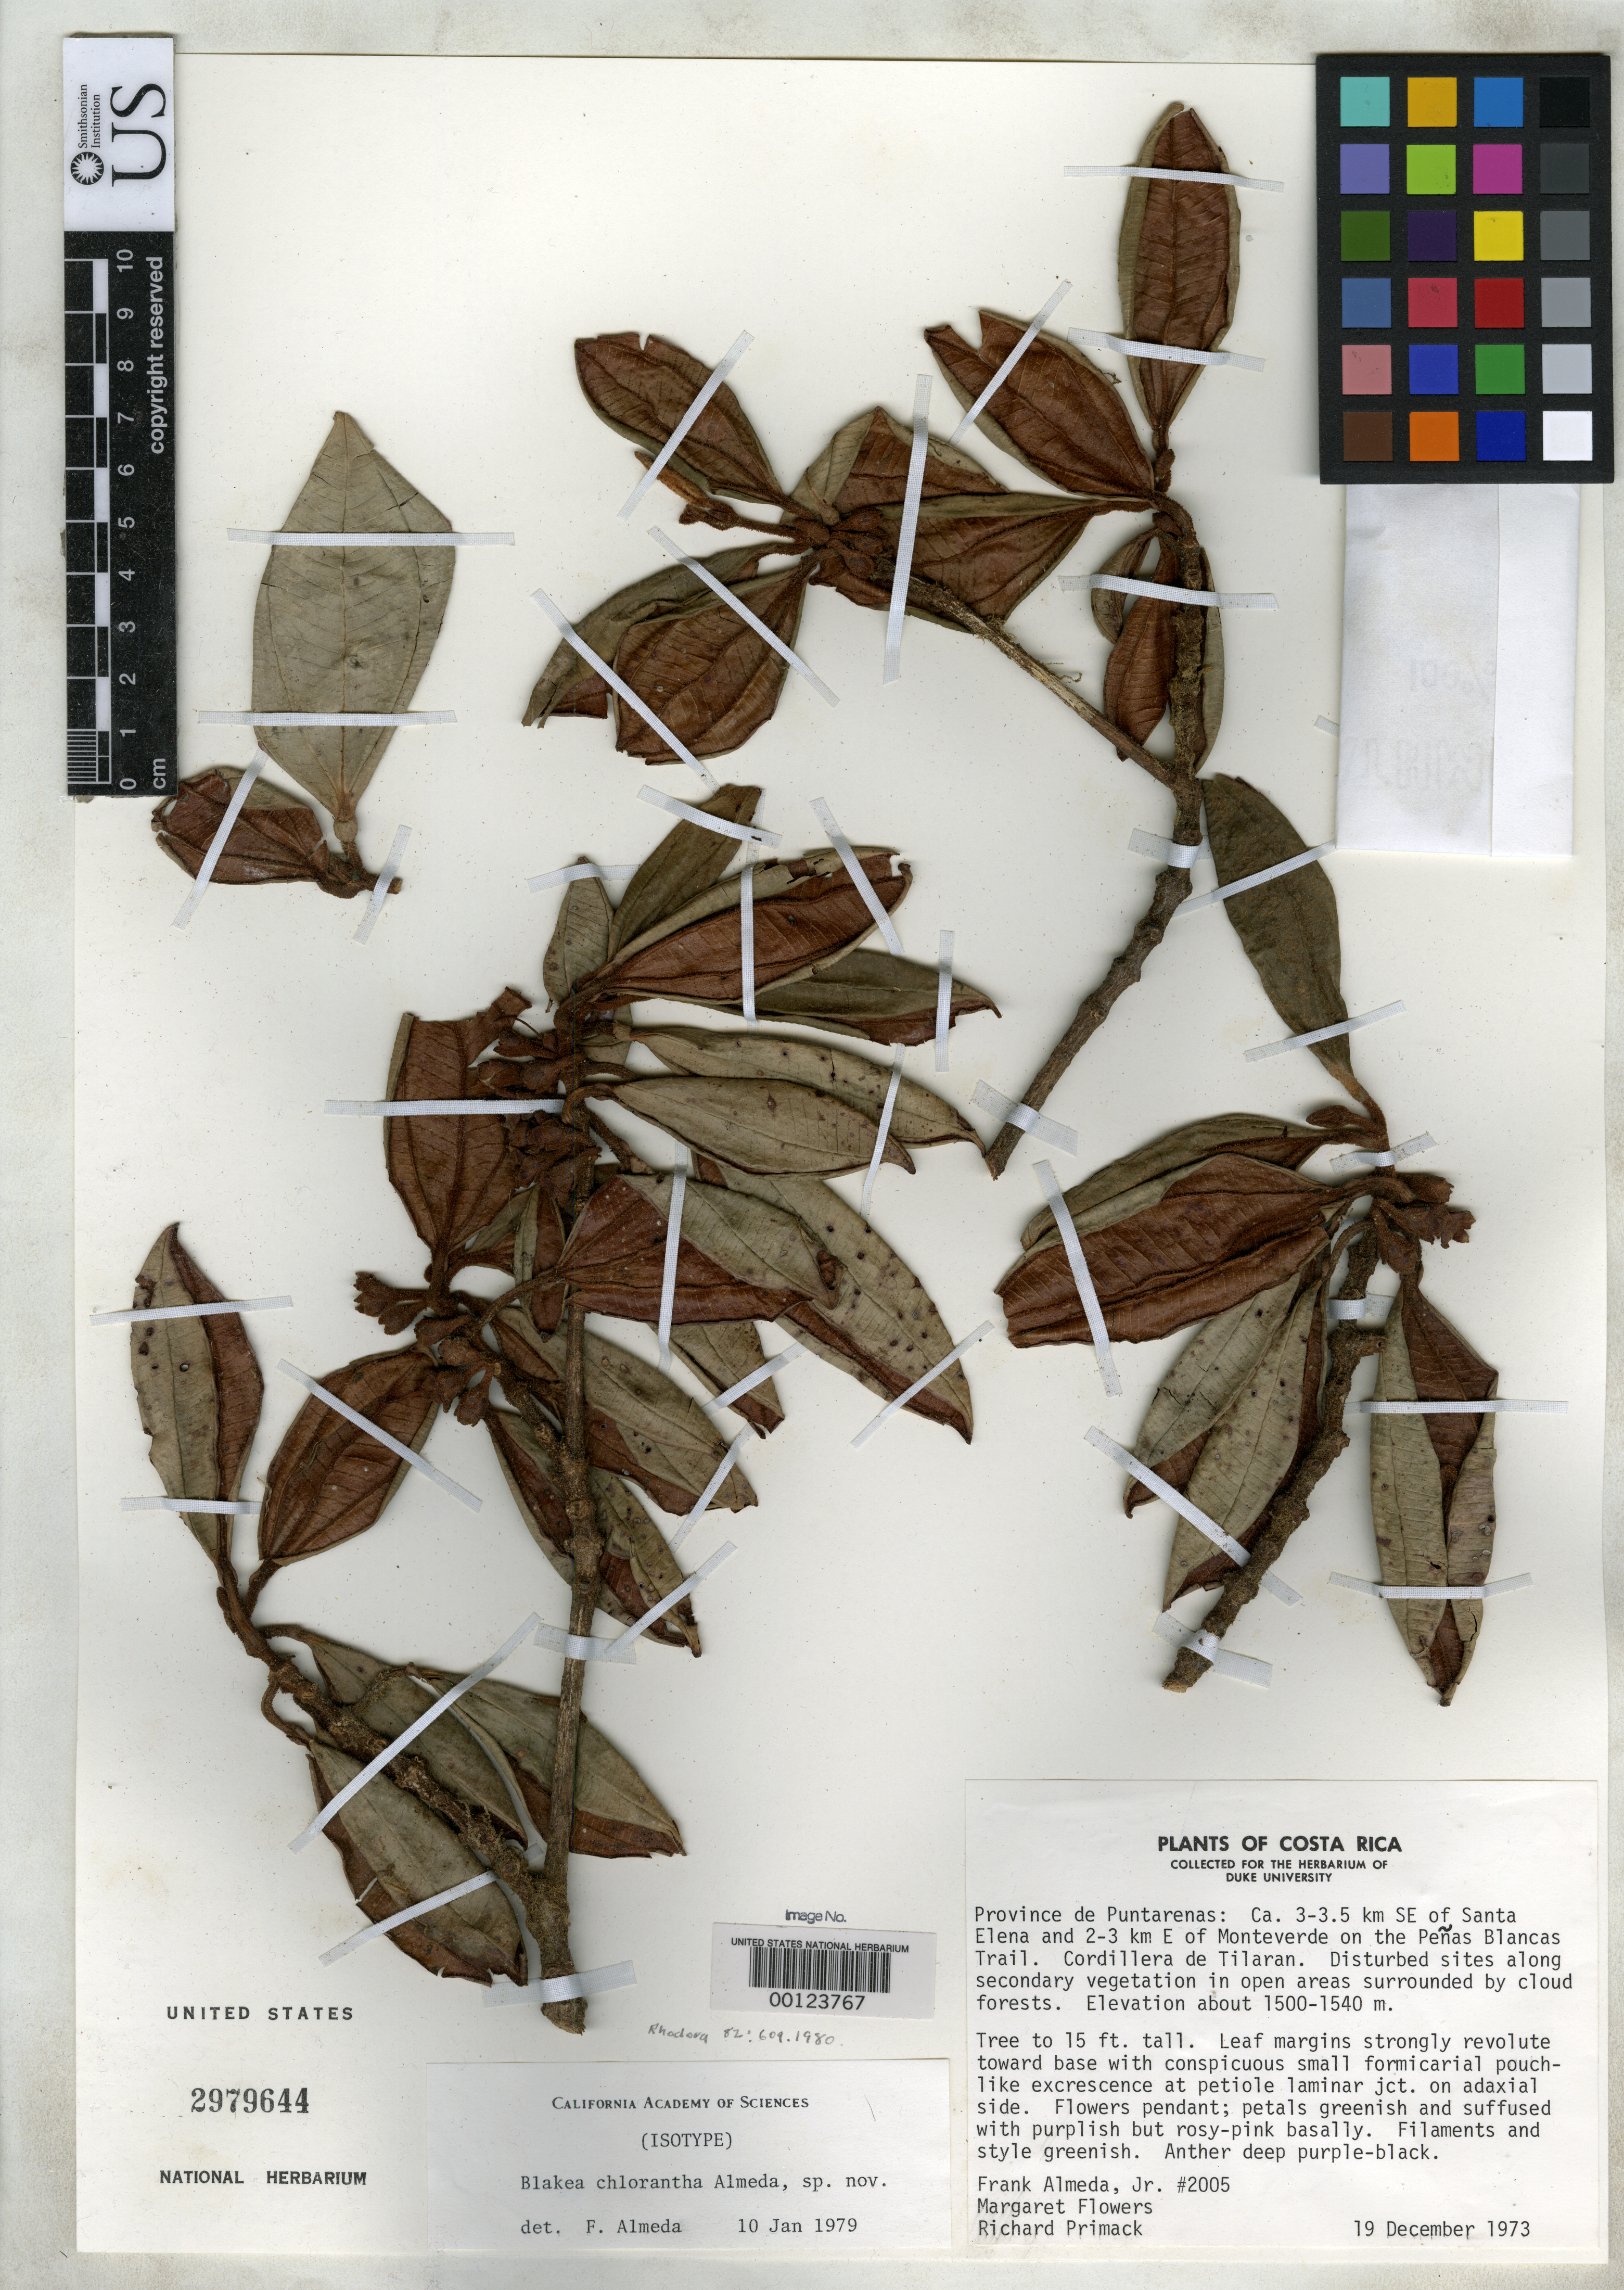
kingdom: Plantae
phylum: Tracheophyta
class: Magnoliopsida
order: Myrtales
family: Melastomataceae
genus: Blakea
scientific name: Blakea chlorantha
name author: Almeda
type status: Isotype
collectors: F. Almeda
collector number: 2005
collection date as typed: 19 Dec 1973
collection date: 1973-12-19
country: Costa Rica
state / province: Puntarenas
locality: SE of Santa Elena & E of Monteverde on the Penasblancas Trail, Cordillera de Tilaran.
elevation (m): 1500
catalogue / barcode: US 2979644